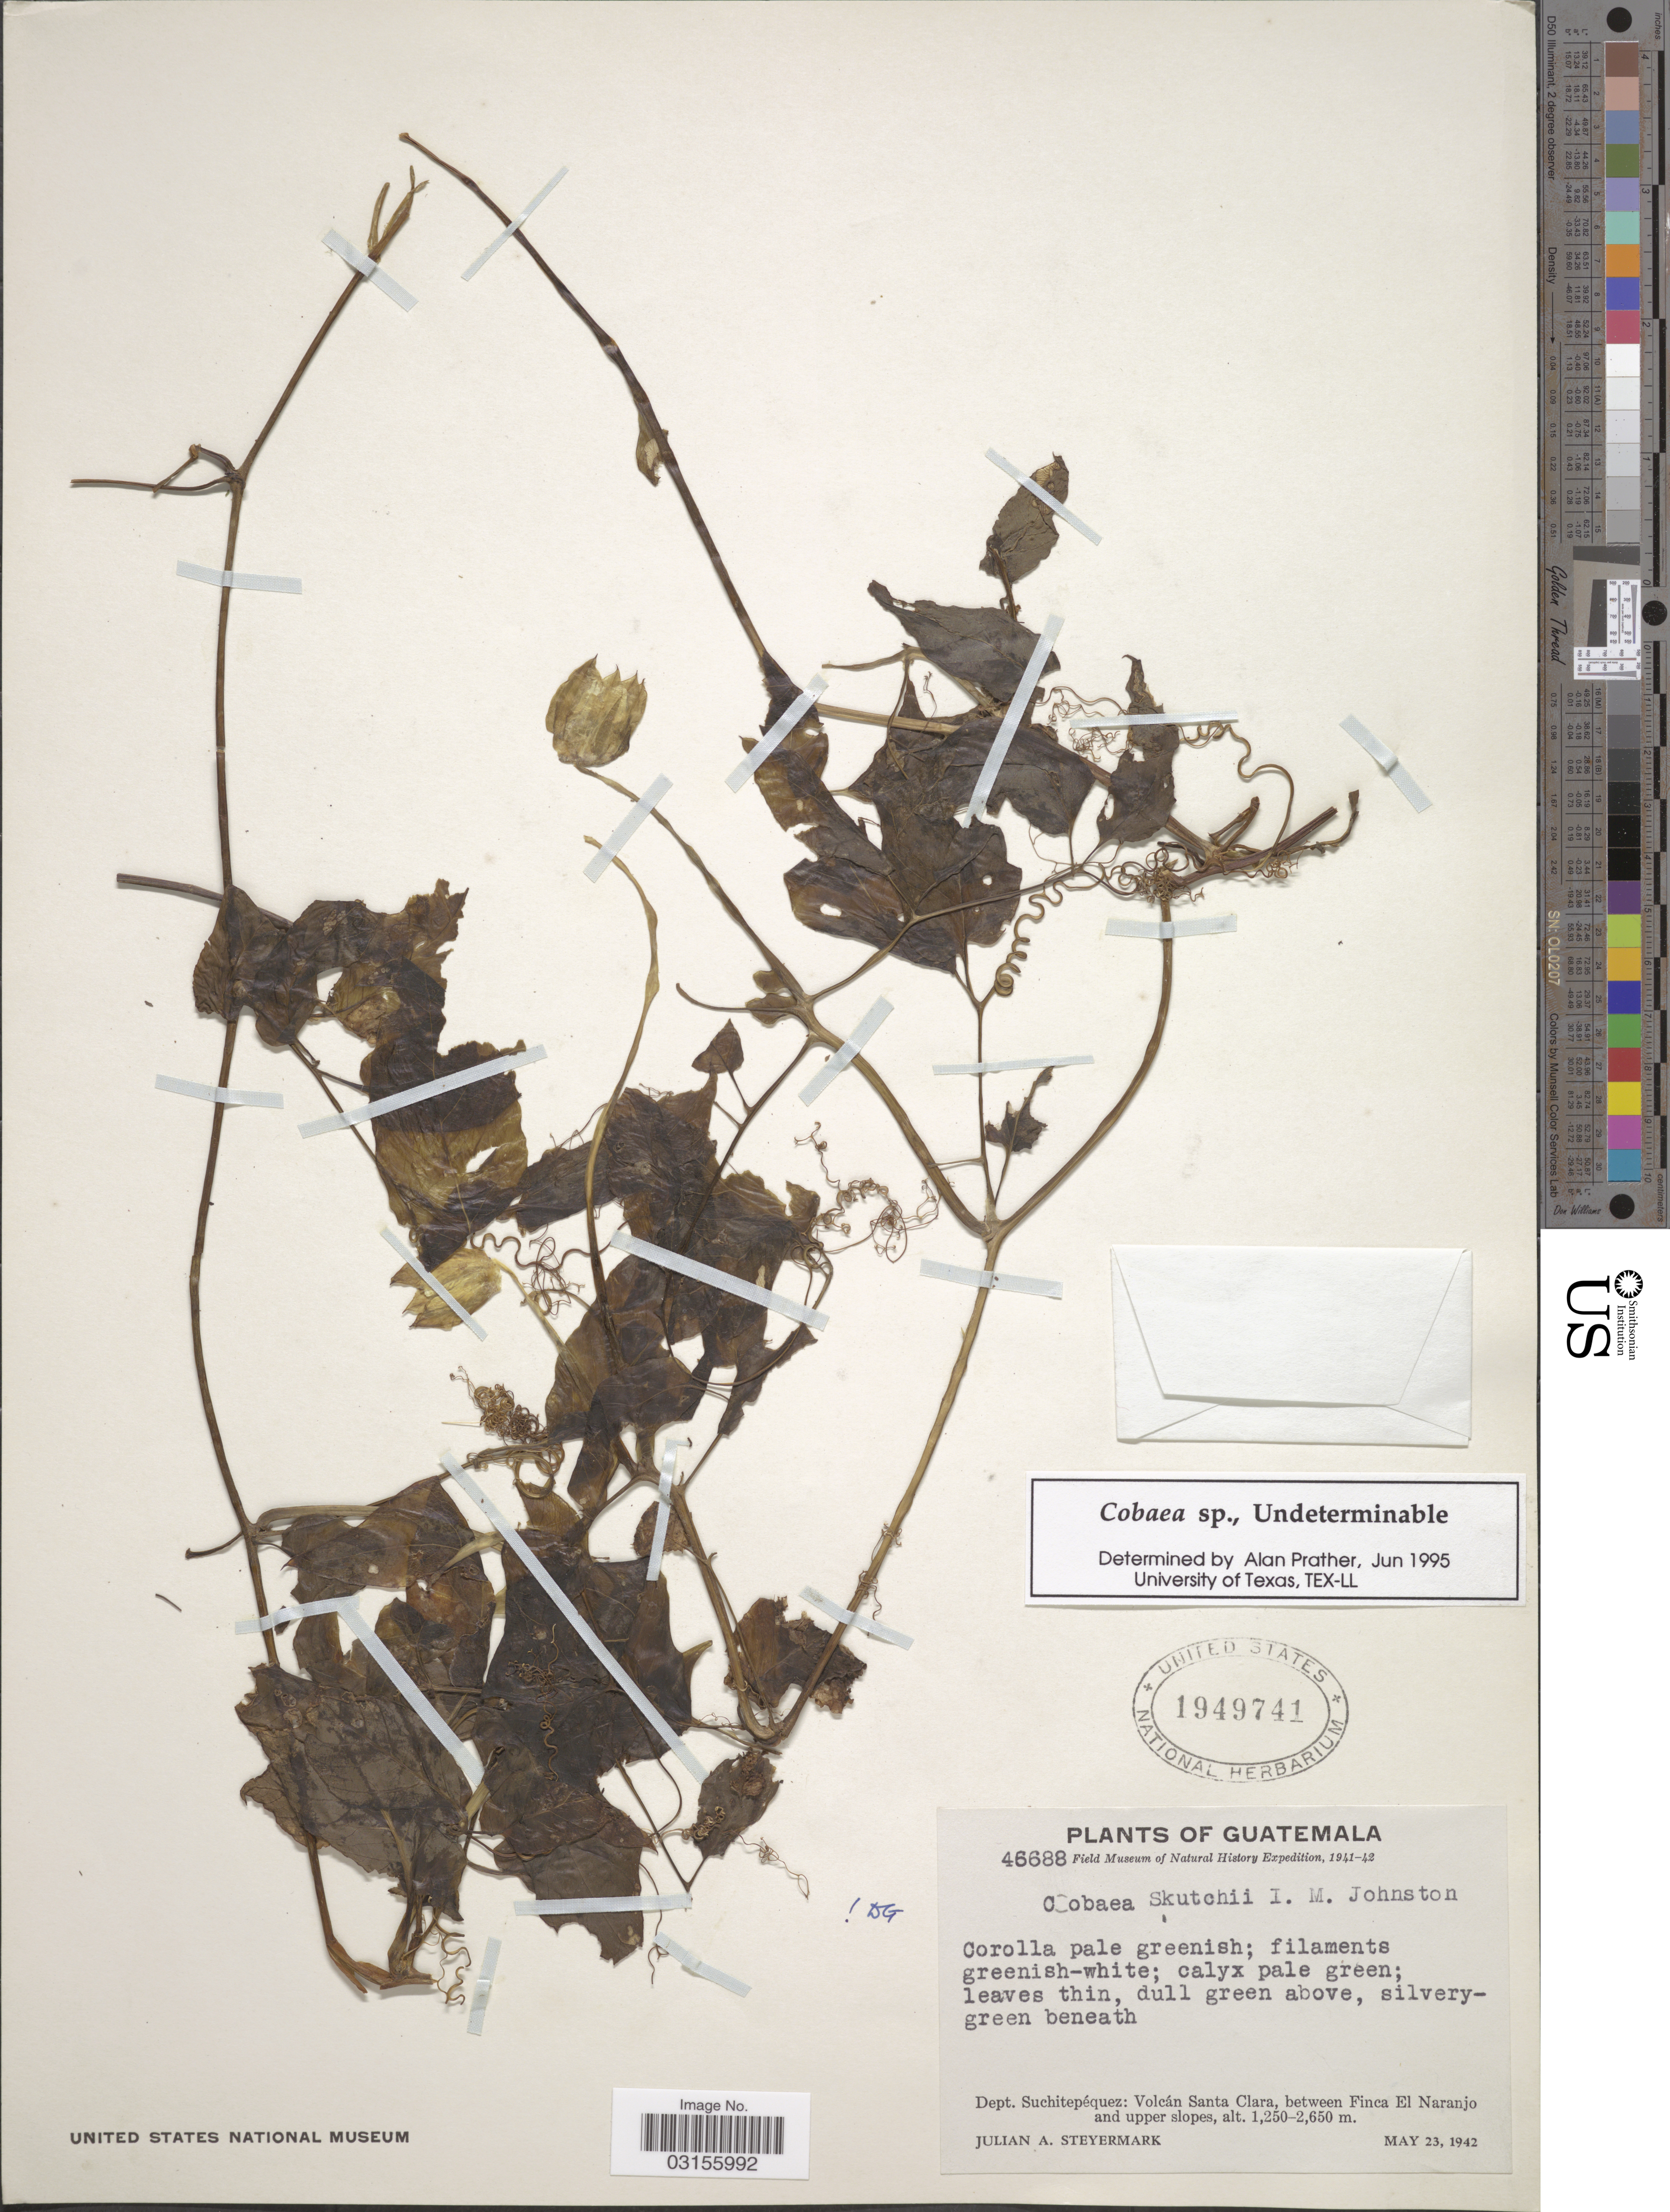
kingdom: Plantae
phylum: Tracheophyta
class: Magnoliopsida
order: Ericales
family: Polemoniaceae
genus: Cobaea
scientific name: Cobaea sp.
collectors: J. Steyermark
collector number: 46688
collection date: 1942-05-23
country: Guatemala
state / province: Suchitepéquez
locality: Dept. Suchitepéquez: Volcán Santa Clara, between Fincal El Naranjo and upper slopes.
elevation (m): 1250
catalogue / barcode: US 1949741